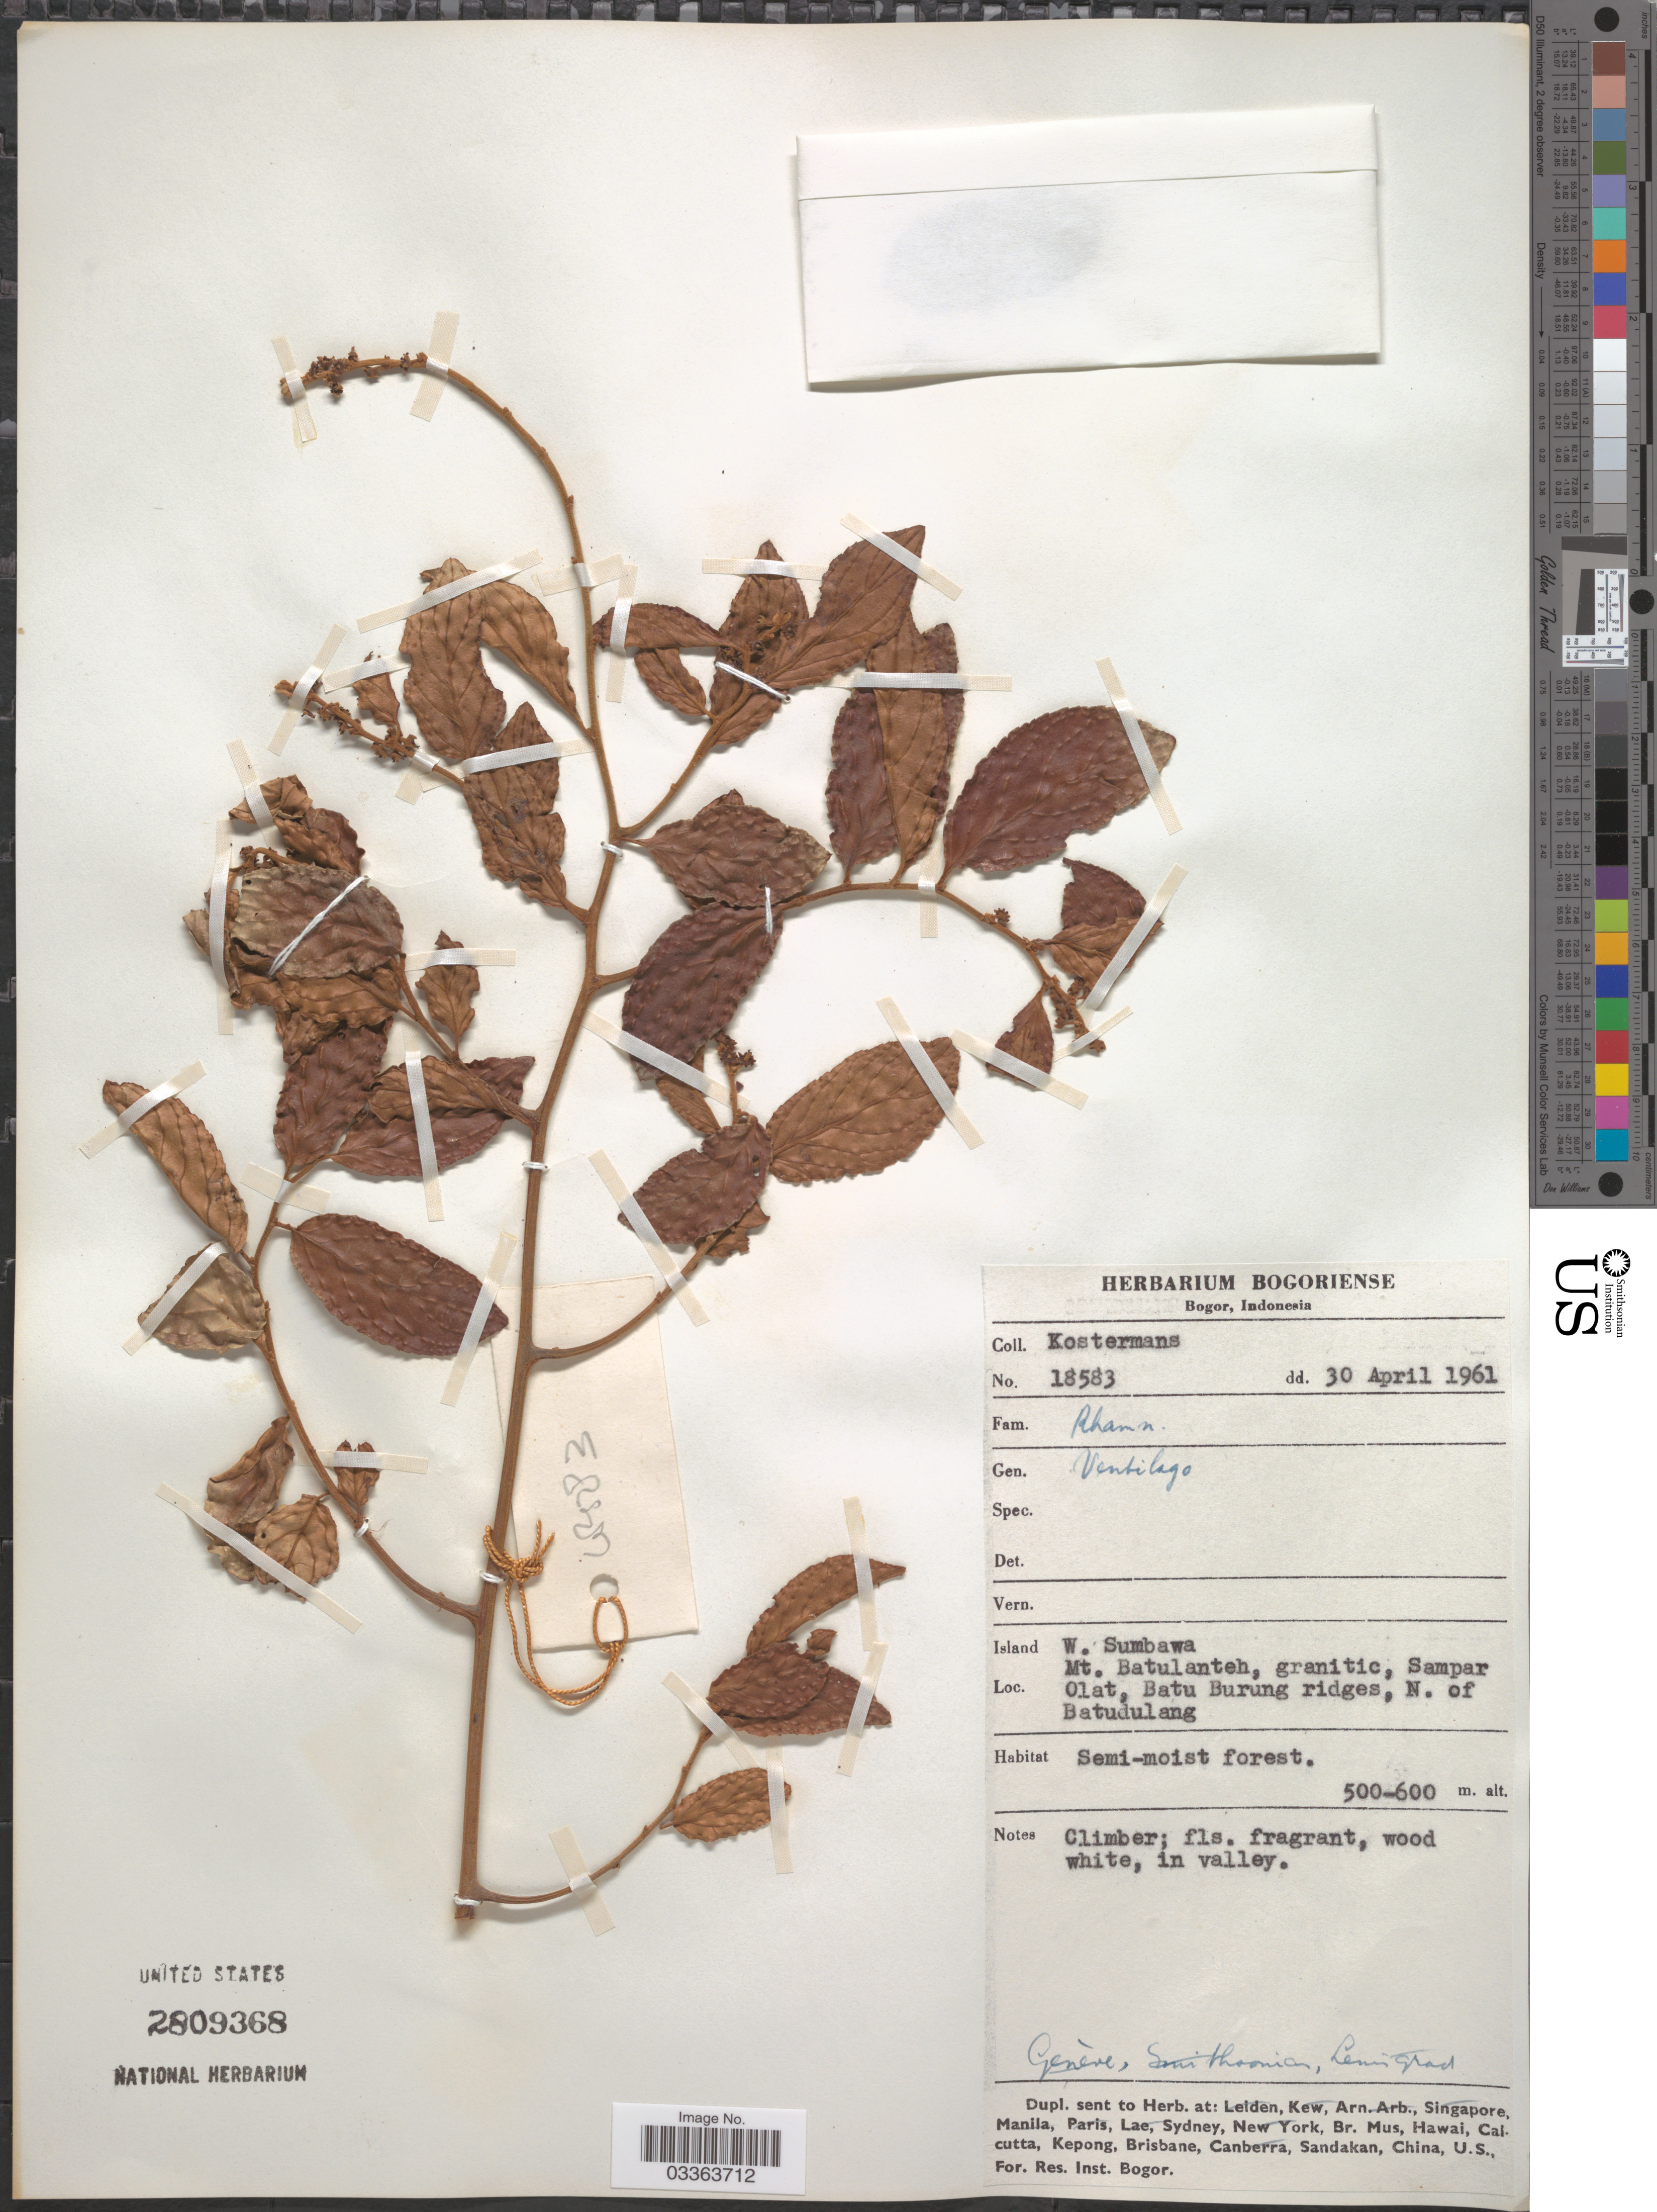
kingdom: Plantae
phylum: Tracheophyta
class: Magnoliopsida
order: Rosales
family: Rhamnaceae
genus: Ventilago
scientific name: Ventilago sp.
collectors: Kostermans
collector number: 18583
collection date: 1961-04-30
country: Indonesia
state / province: Nusa Tenggara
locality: Island W. Sumbawa. Mt. Batulanteh, granitic, Sampar Olat, Batu Burung ridges, N. of Batudulang.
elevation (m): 500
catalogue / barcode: US 2809368